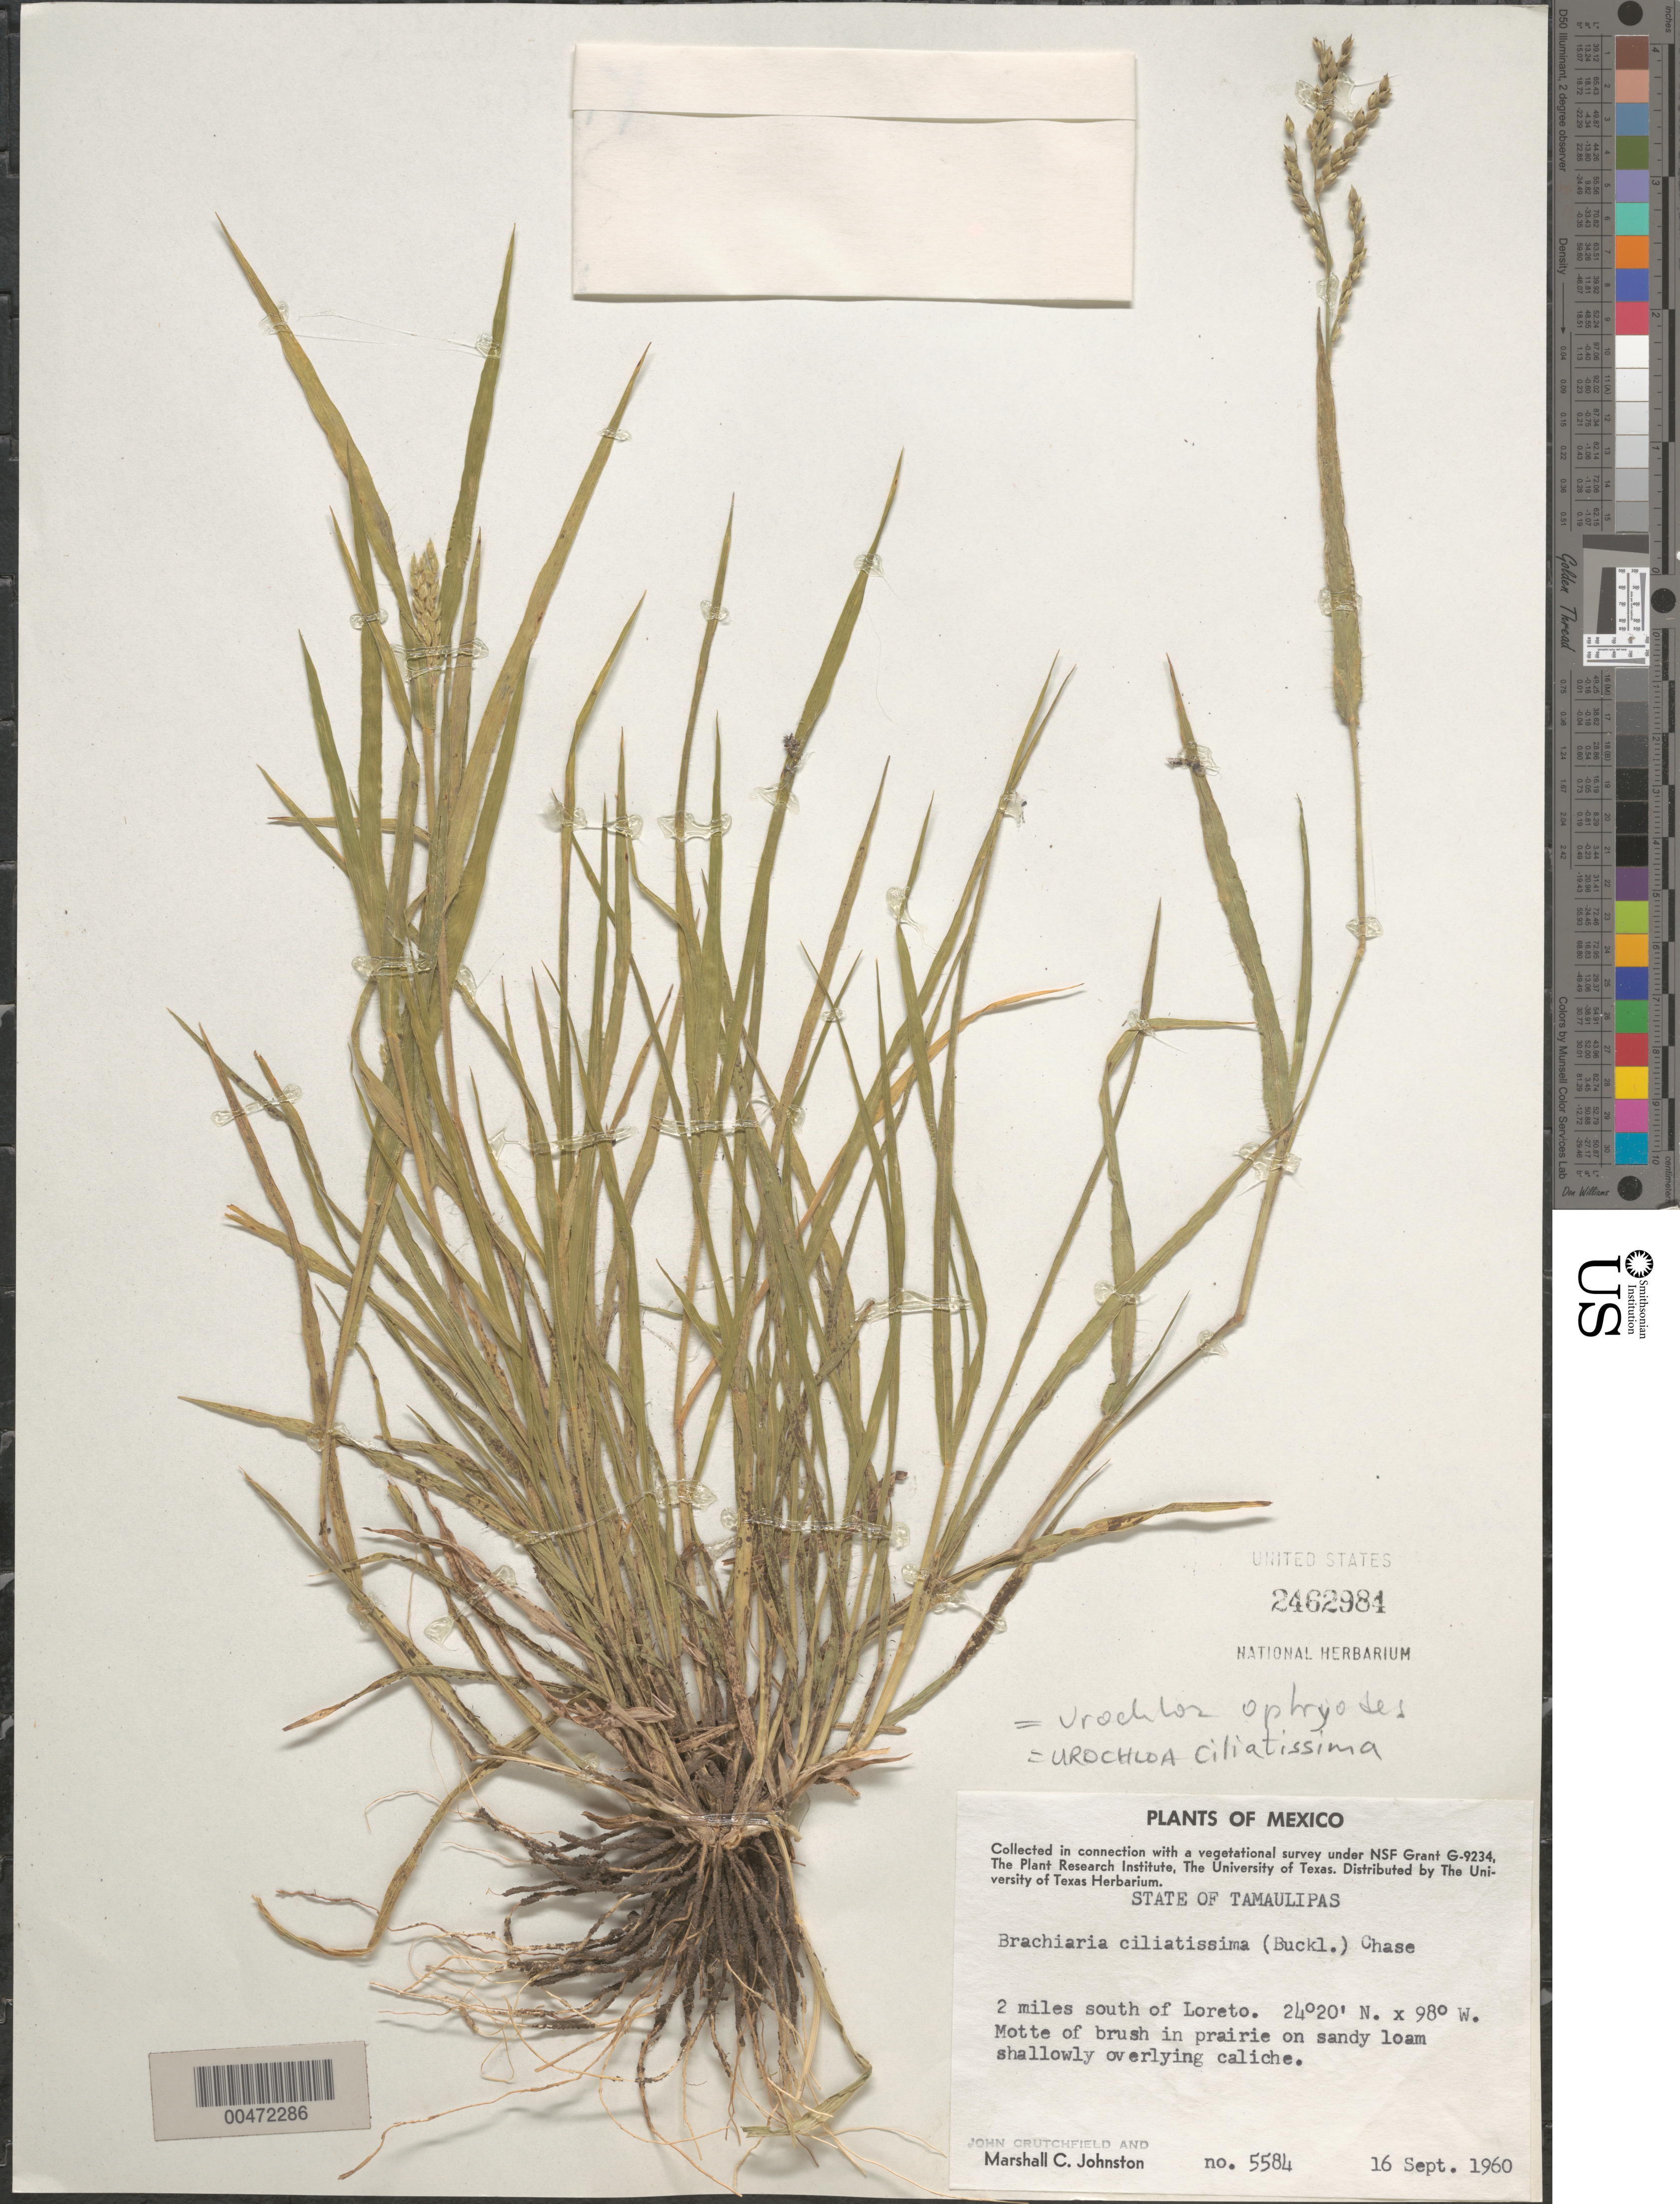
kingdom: Plantae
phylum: Tracheophyta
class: Liliopsida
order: Poales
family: Poaceae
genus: Urochloa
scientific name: Urochloa ciliatissima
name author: (Buckley) R.D. Webster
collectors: J. Crutchfield & M. Johnston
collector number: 5584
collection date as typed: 16 Sep 1960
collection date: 1960-09-16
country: Mexico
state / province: Tamaulipas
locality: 2 mi S of Loreto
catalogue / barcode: US 2462984